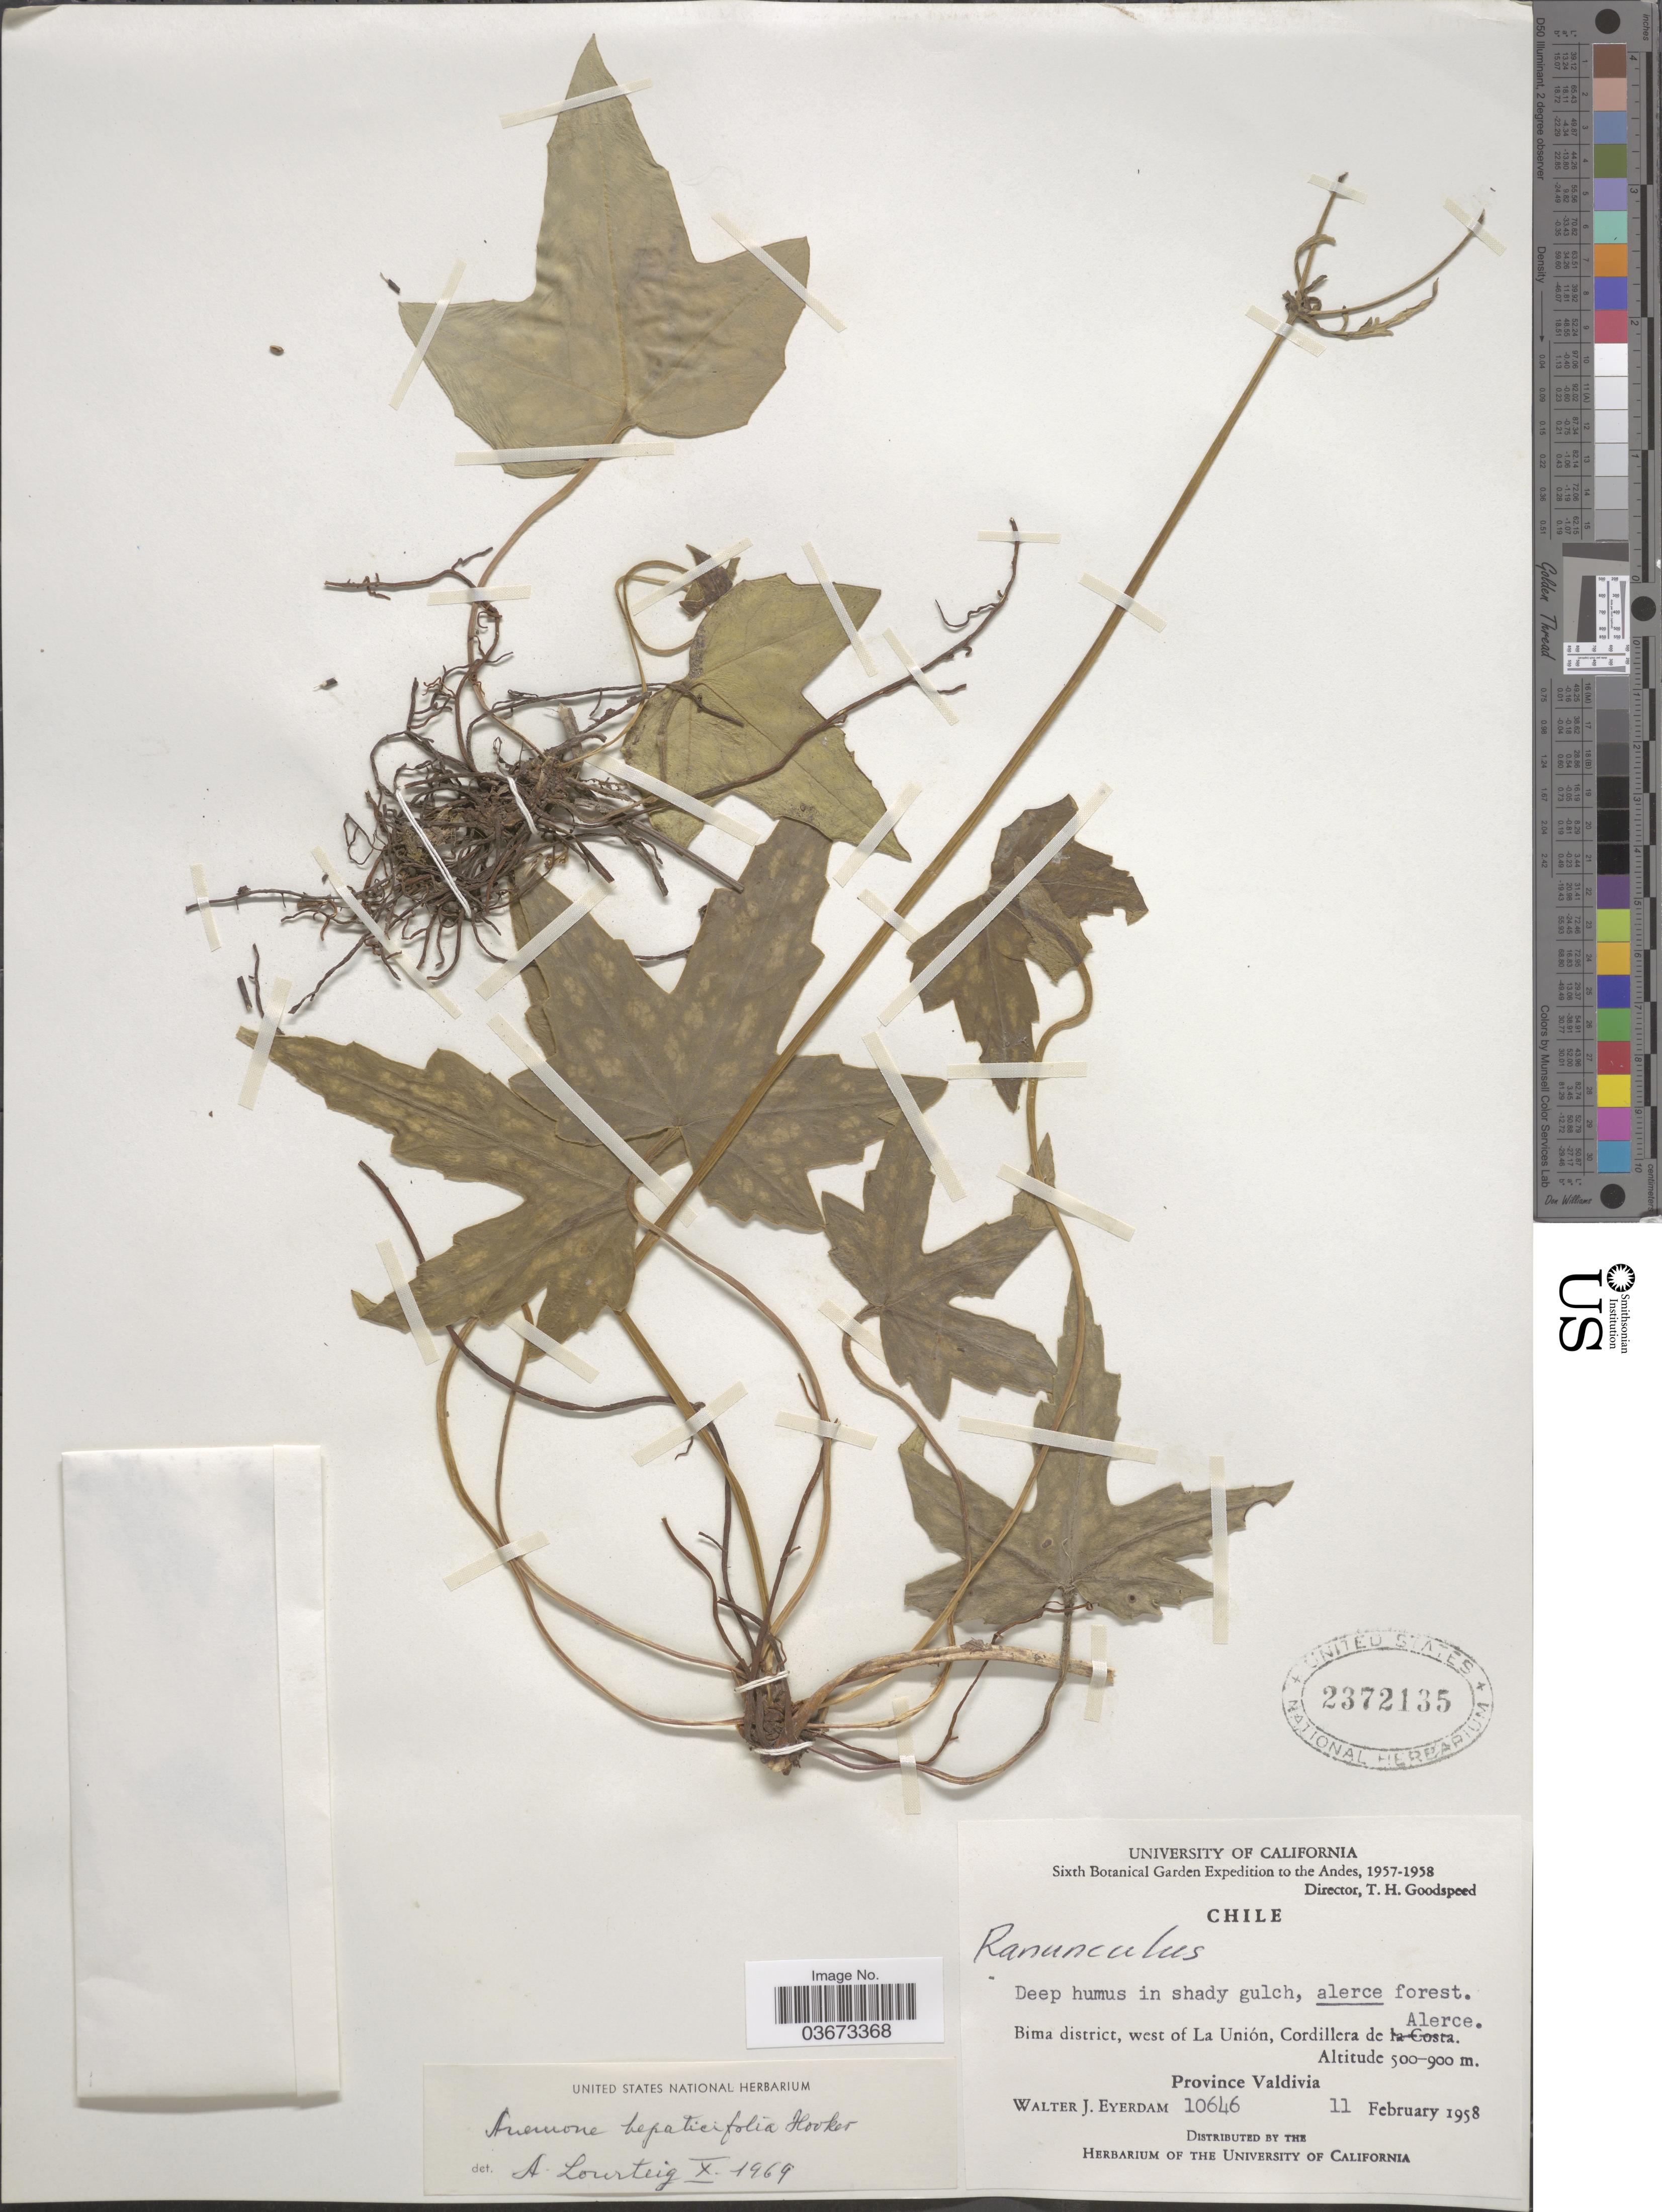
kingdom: Plantae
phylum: Tracheophyta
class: Magnoliopsida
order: Ranunculales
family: Ranunculaceae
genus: Anemone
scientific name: Anemone hepaticifolia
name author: Hook.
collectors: W. J. Eyerdam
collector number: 10646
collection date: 1958-02-11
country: Chile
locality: Bima district, west of La Unión, Cordillera de Alerce. Province Valdivia.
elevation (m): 500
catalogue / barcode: US 2372135